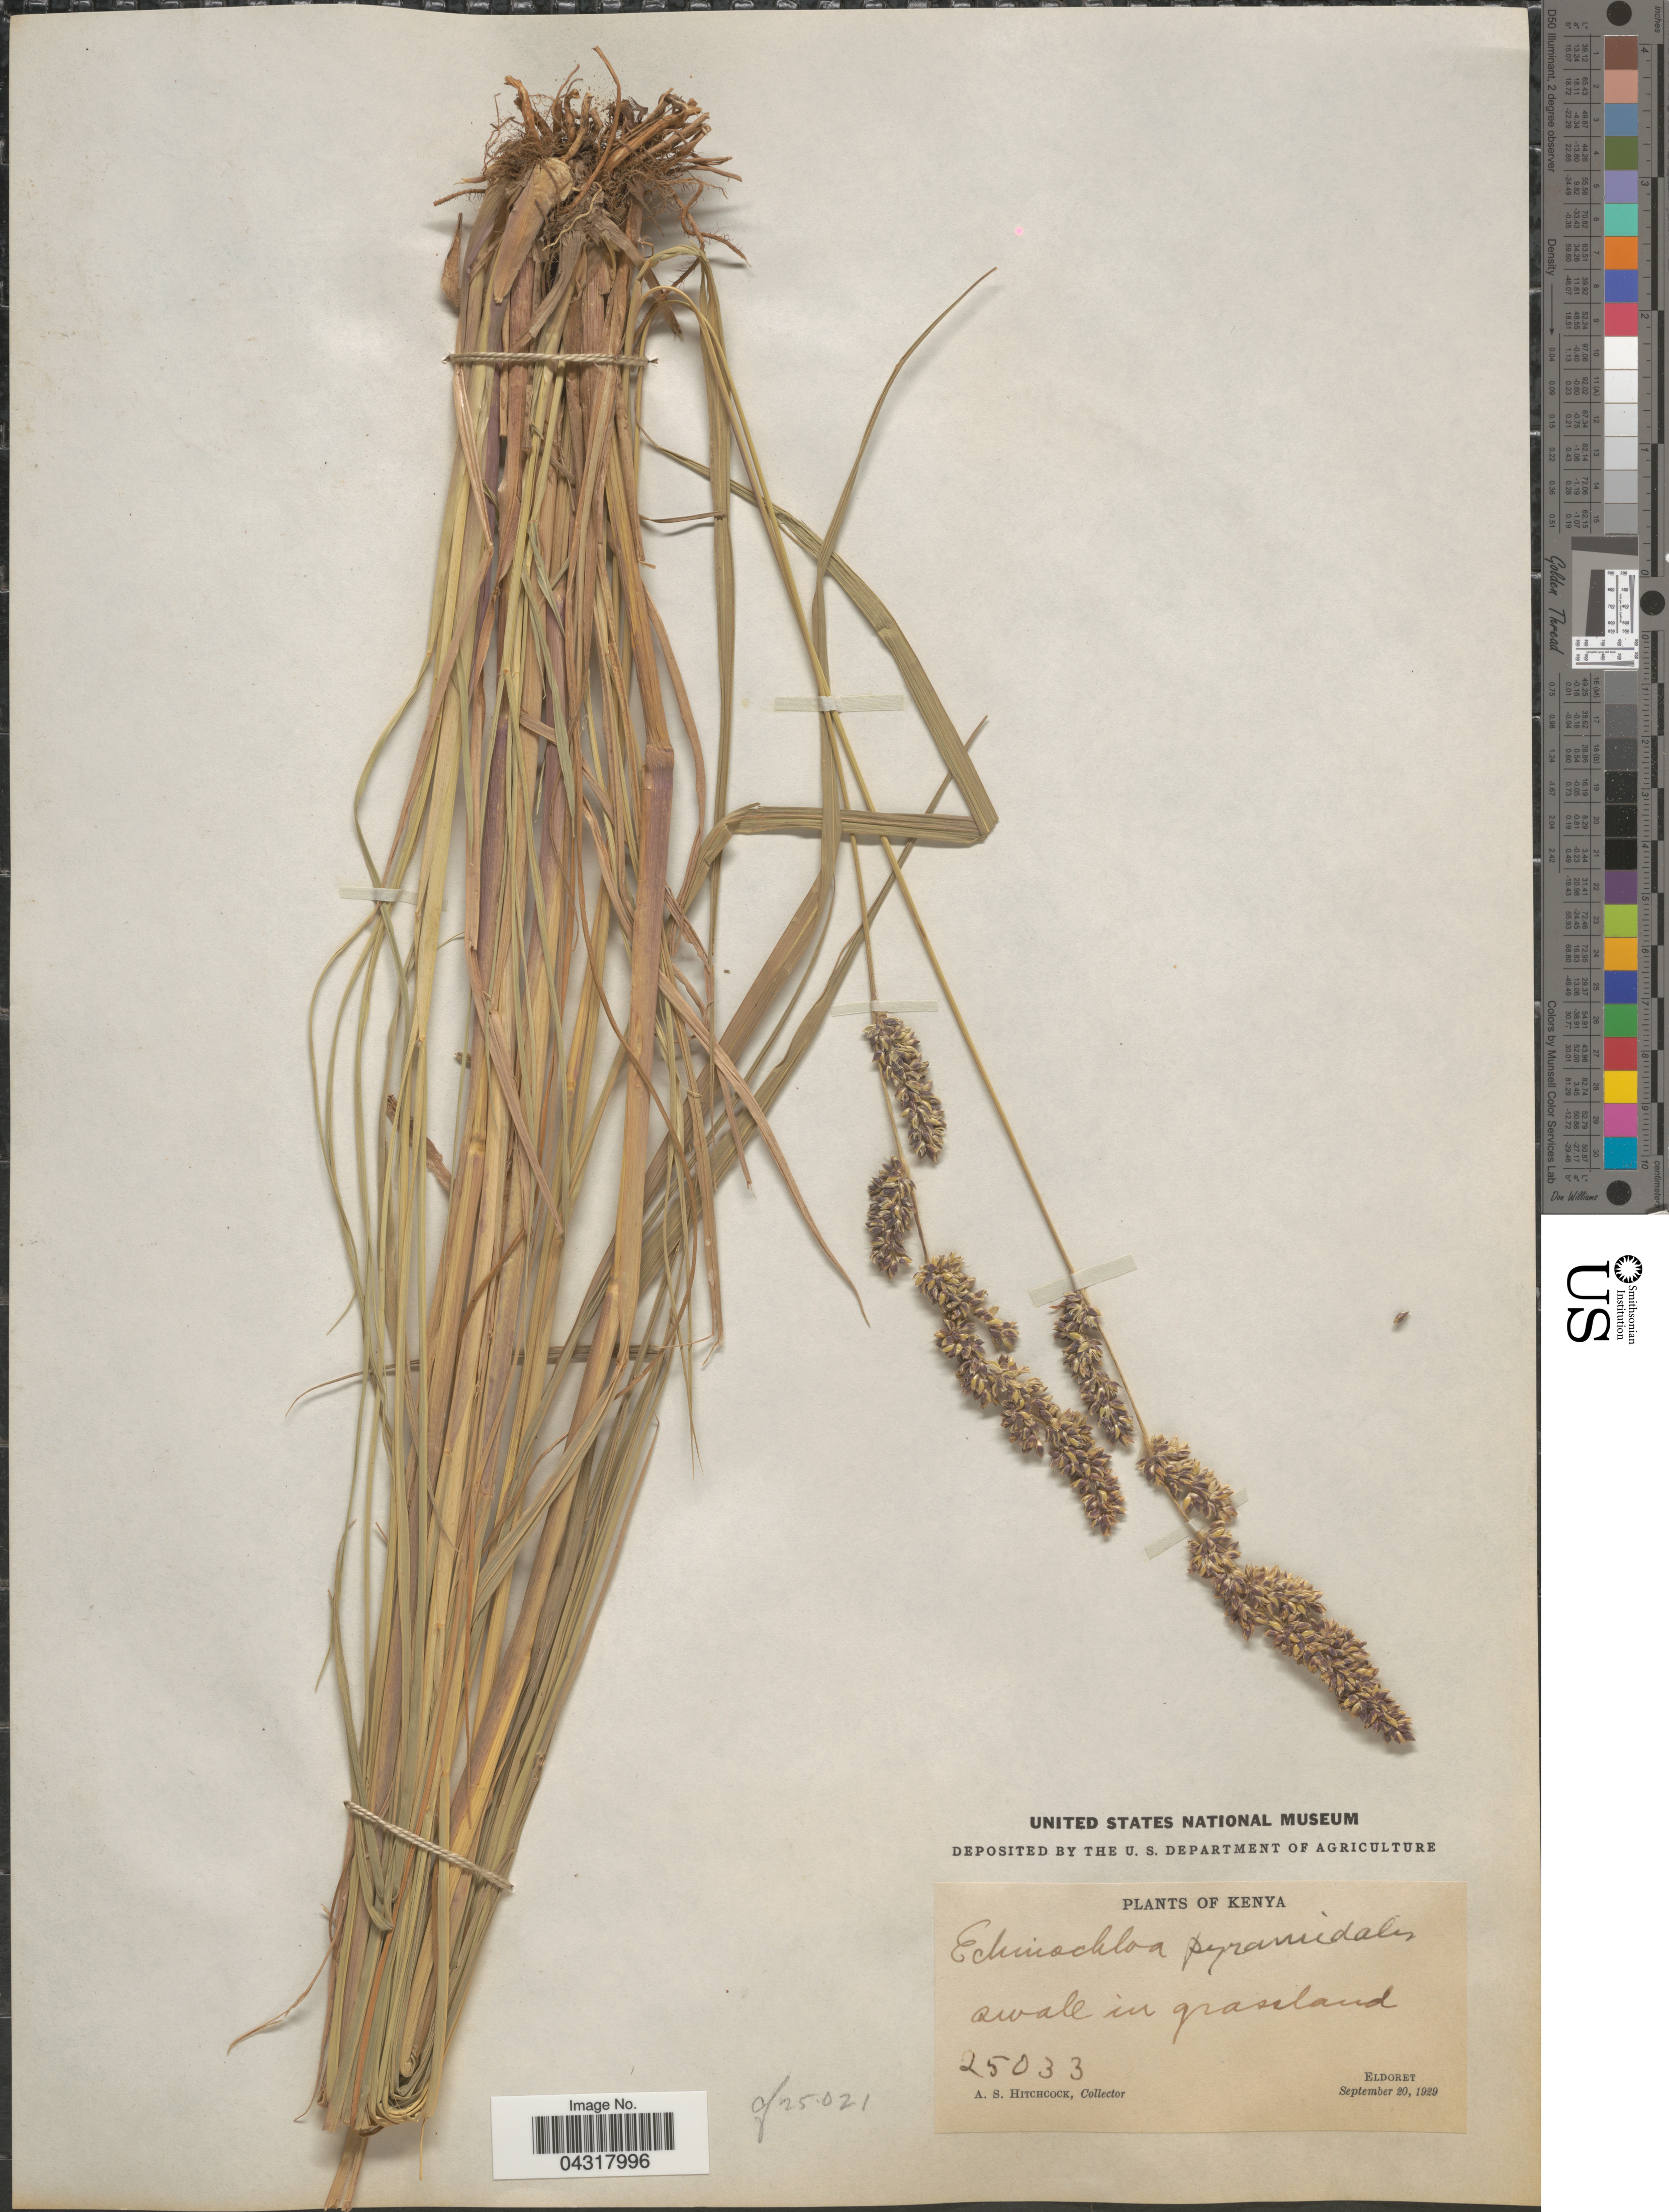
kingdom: Plantae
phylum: Tracheophyta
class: Liliopsida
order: Poales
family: Poaceae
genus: Echinochloa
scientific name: Echinochloa pyramidalis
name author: (Lam.) Hitchc. & Chase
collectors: A. S. Hitchcock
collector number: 25033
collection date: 1929-09-20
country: Kenya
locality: Swale in grassland. Eldoret.